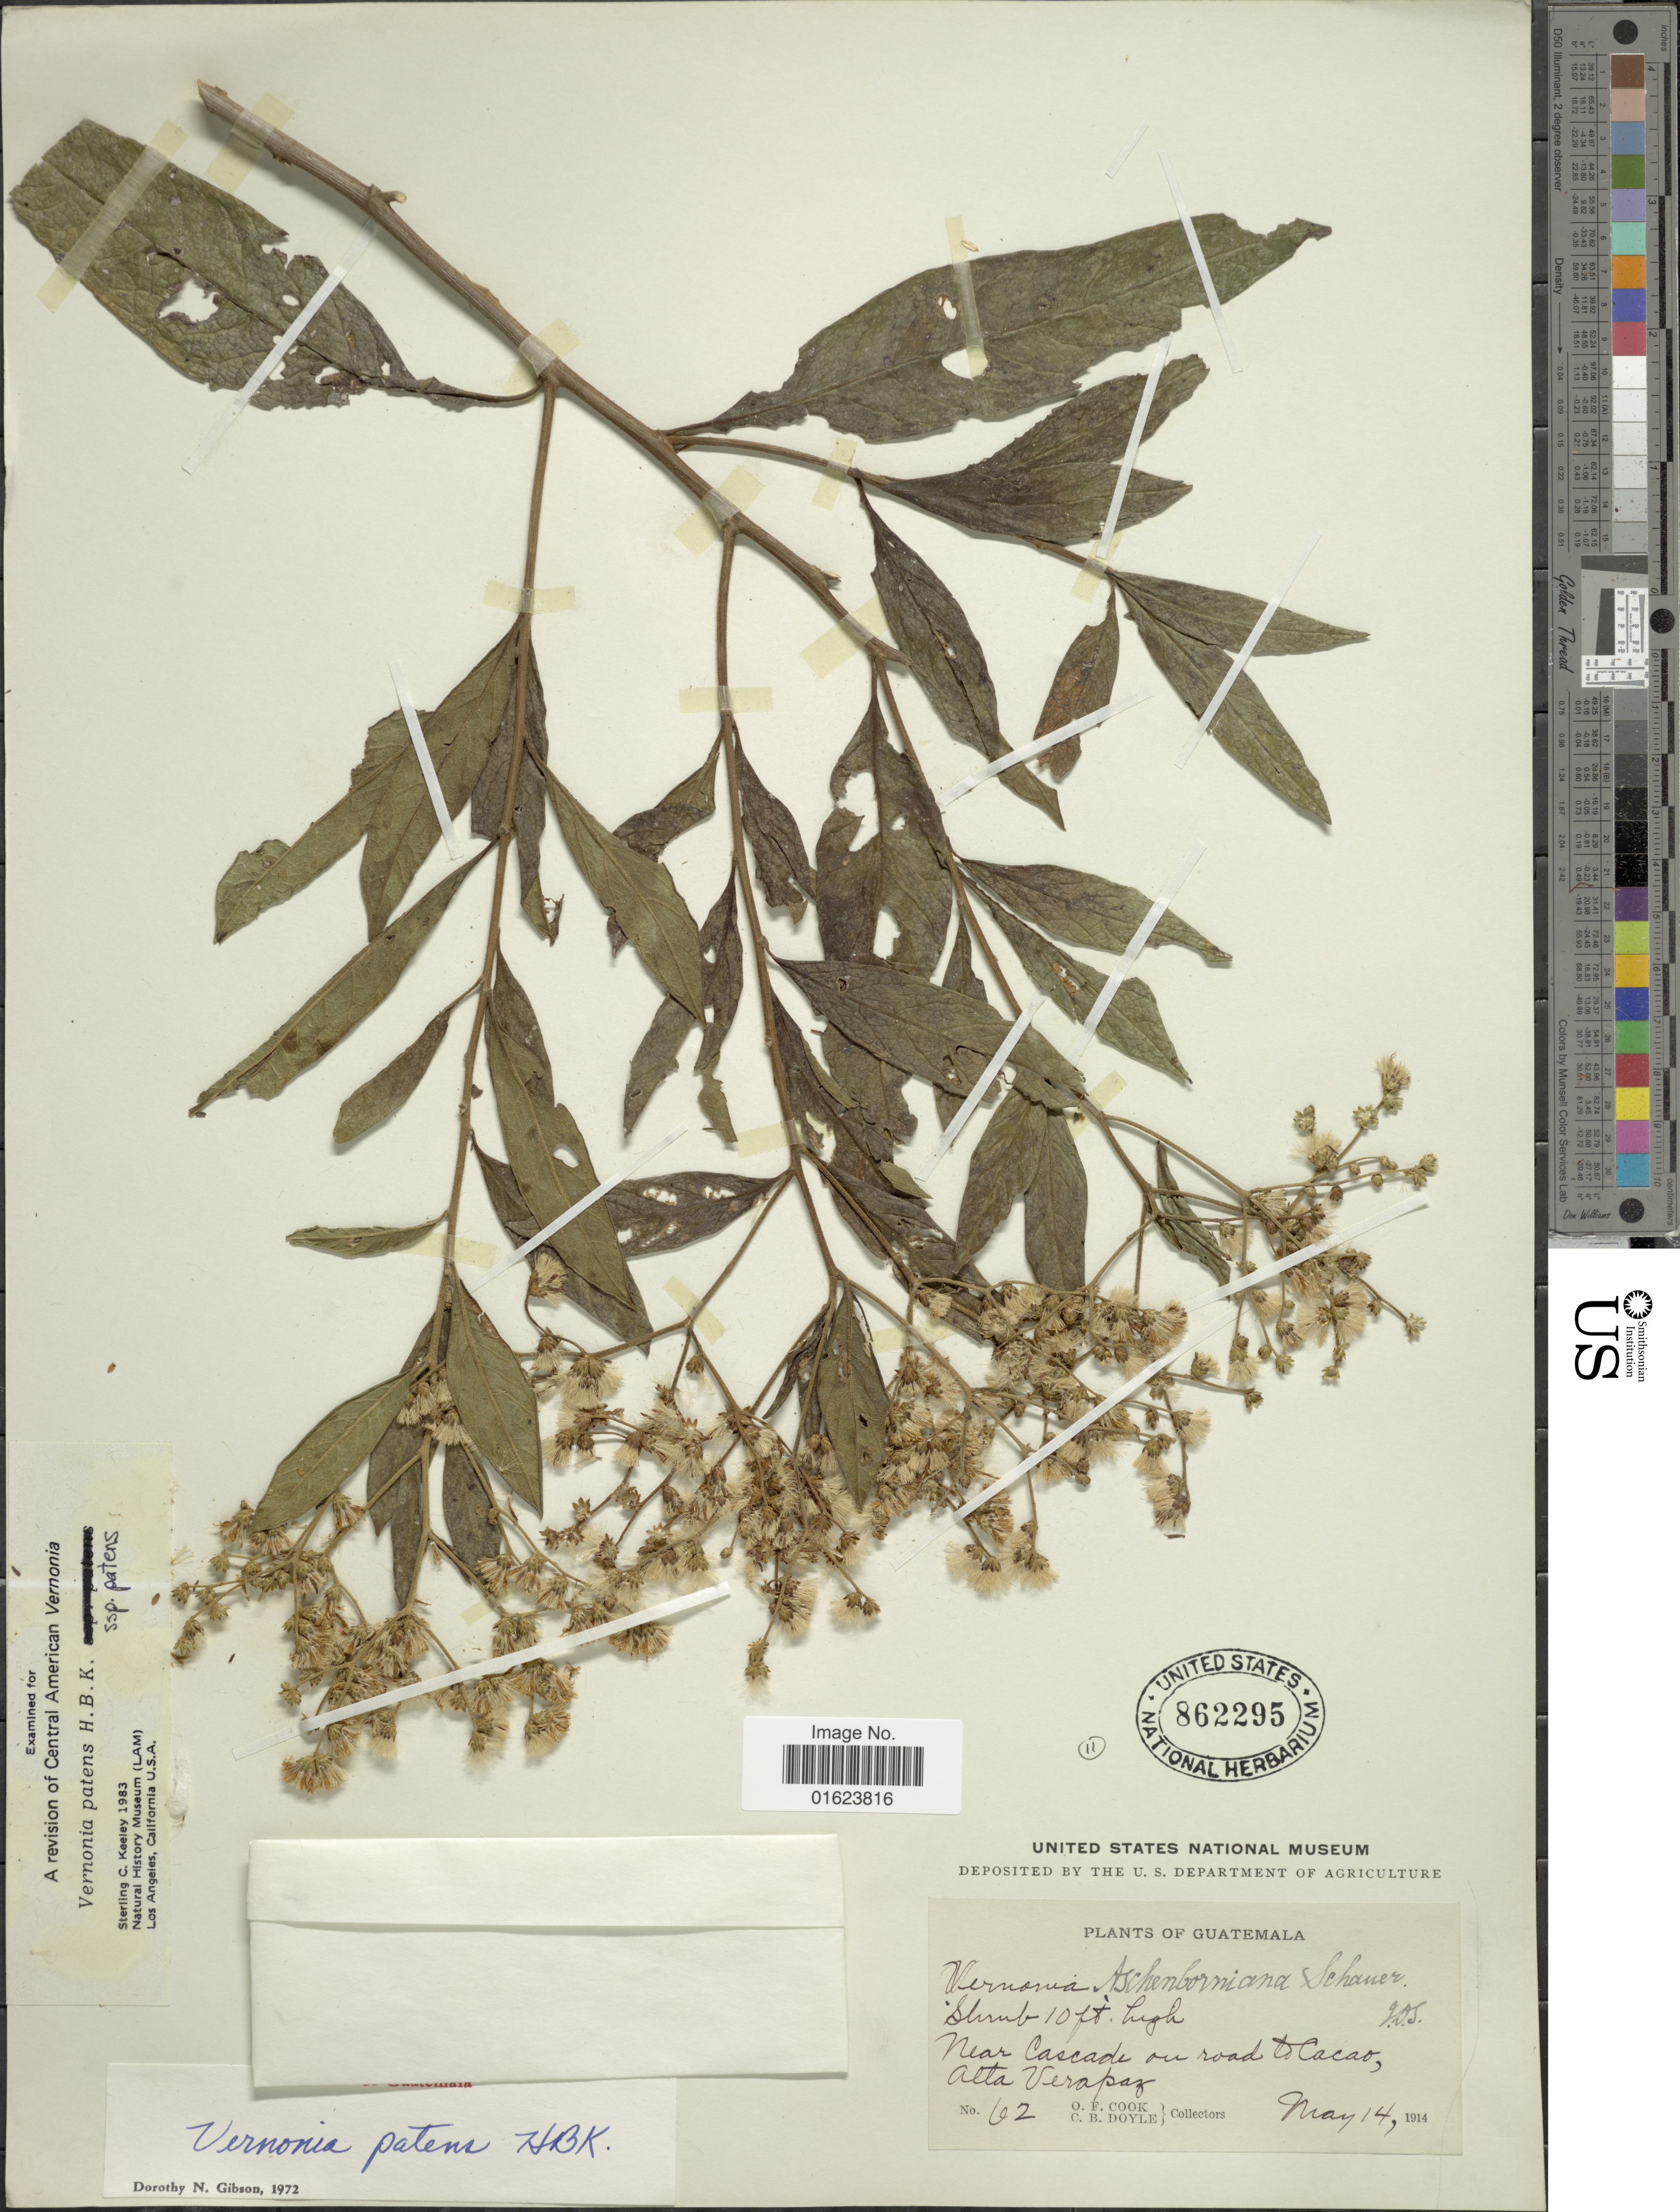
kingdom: Plantae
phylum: Tracheophyta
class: Magnoliopsida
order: Asterales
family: Asteraceae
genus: Vernonanthura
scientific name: Vernonanthura patens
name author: (Kunth) H. Rob.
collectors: O. F. Cook & C. Doyle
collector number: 62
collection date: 1914-05-14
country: Guatemala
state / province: Alta Verapaz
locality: Near Cascade on road to Cacao, Alta Verapaz.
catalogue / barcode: US 862295